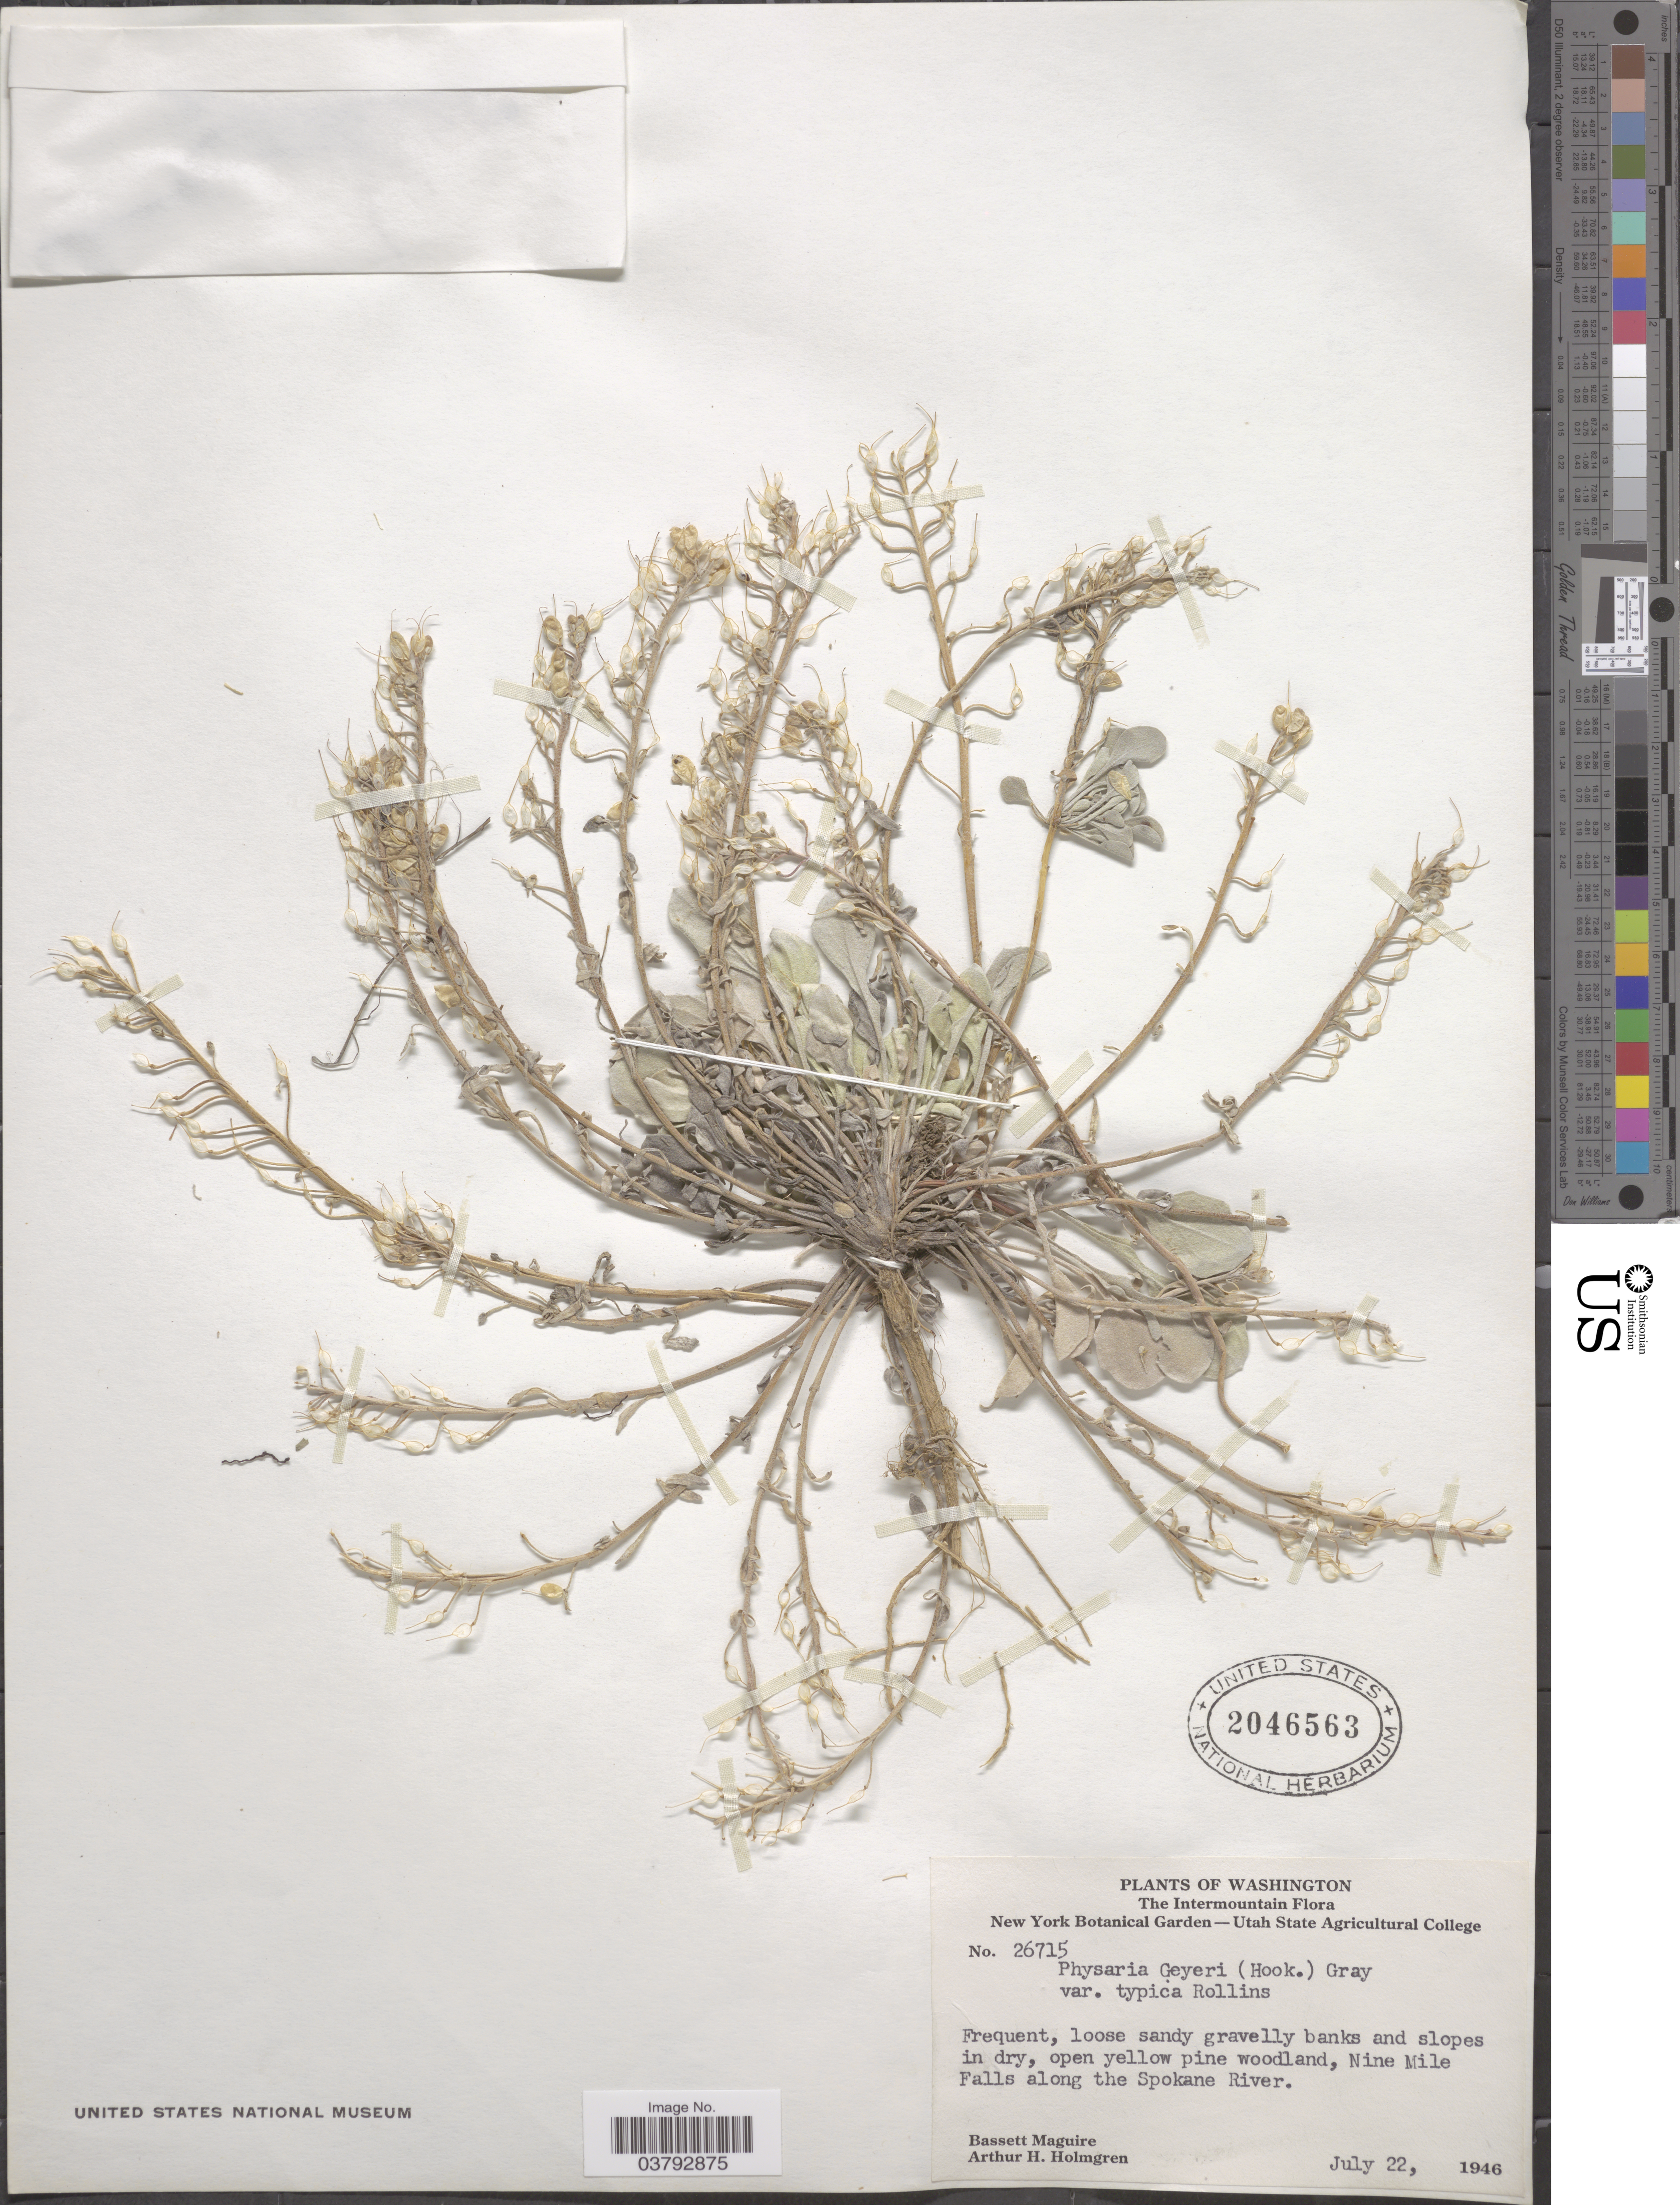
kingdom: Plantae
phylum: Tracheophyta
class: Magnoliopsida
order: Brassicales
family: Brassicaceae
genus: Physaria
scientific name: Physaria geyeri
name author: (Hook.) A. Gray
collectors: B. Maguire & A. H. Holmgren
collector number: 26715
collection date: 1946-07-22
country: United States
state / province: Washington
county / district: Spokane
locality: The Intermountain. Nine Mile Falls along the Spokane River.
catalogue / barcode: US 2046563